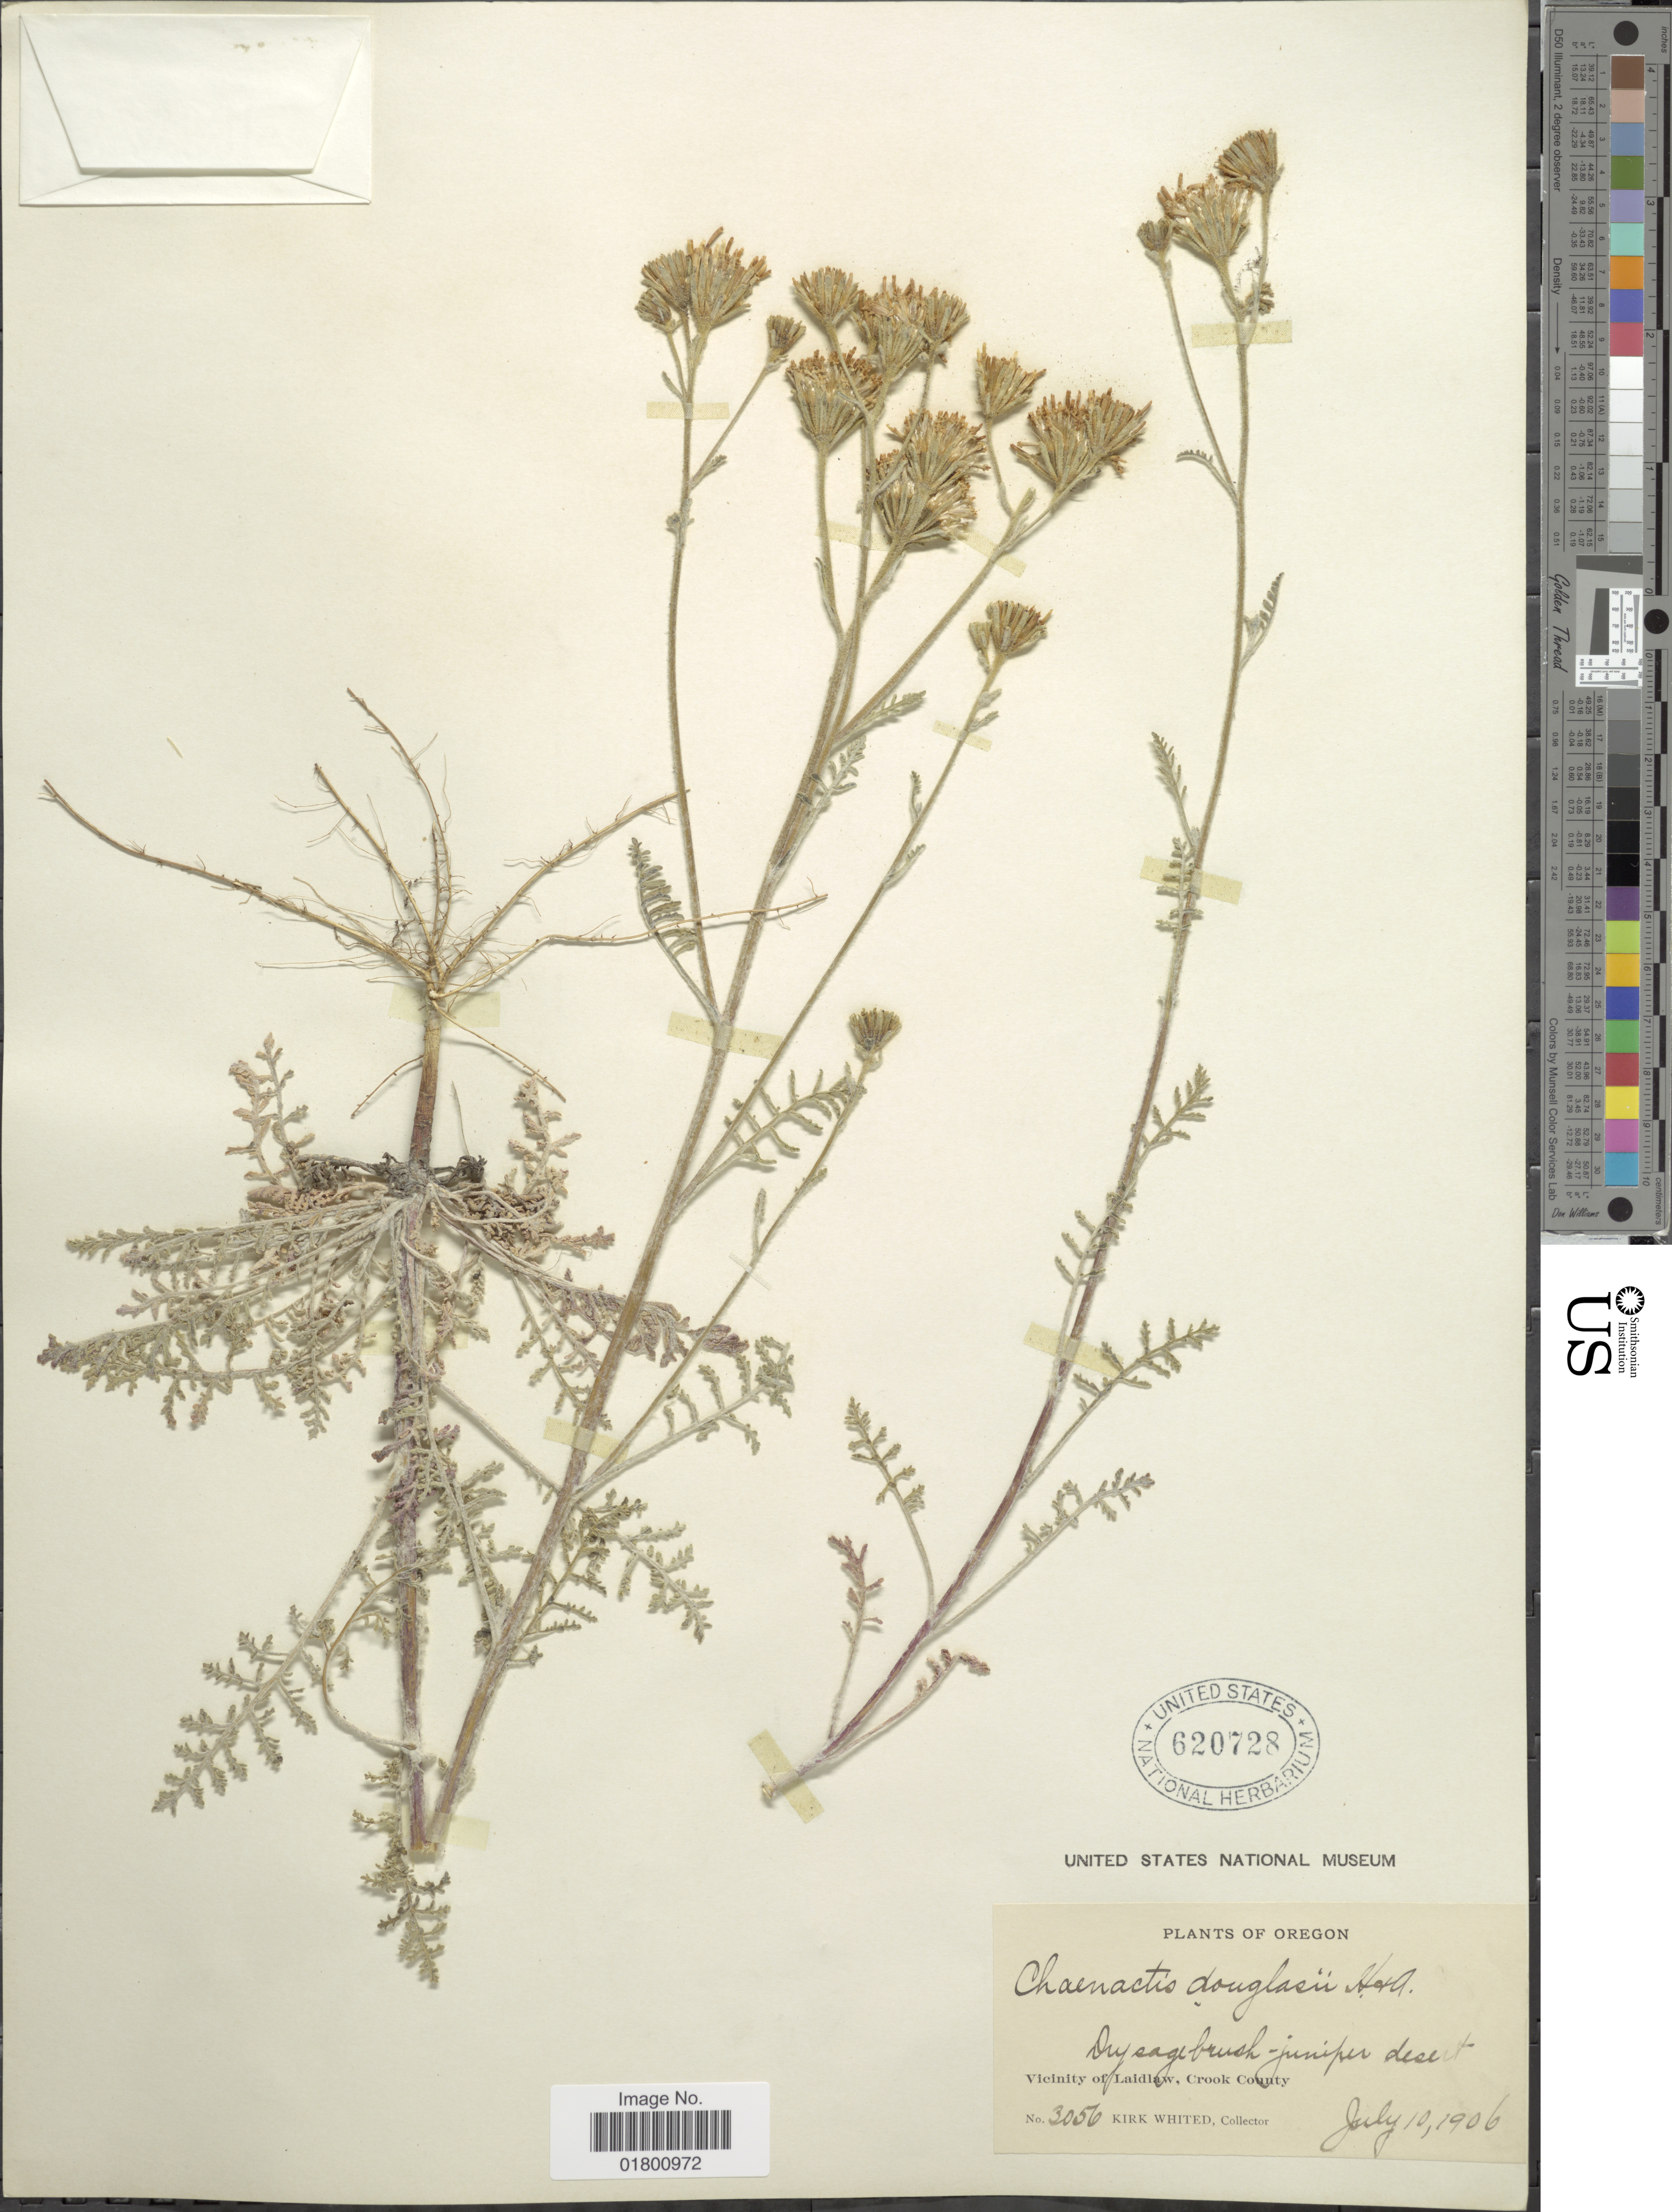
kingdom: Plantae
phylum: Tracheophyta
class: Magnoliopsida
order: Asterales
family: Asteraceae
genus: Chaenactis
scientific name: Chaenactis douglasii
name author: Hook. & Arn.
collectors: K. Whited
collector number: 3056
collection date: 1906-07-10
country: United States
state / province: Oregon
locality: Dry sage brush - juniper desert, Vicinity of Laidlaw, Crook County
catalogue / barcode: US 620728